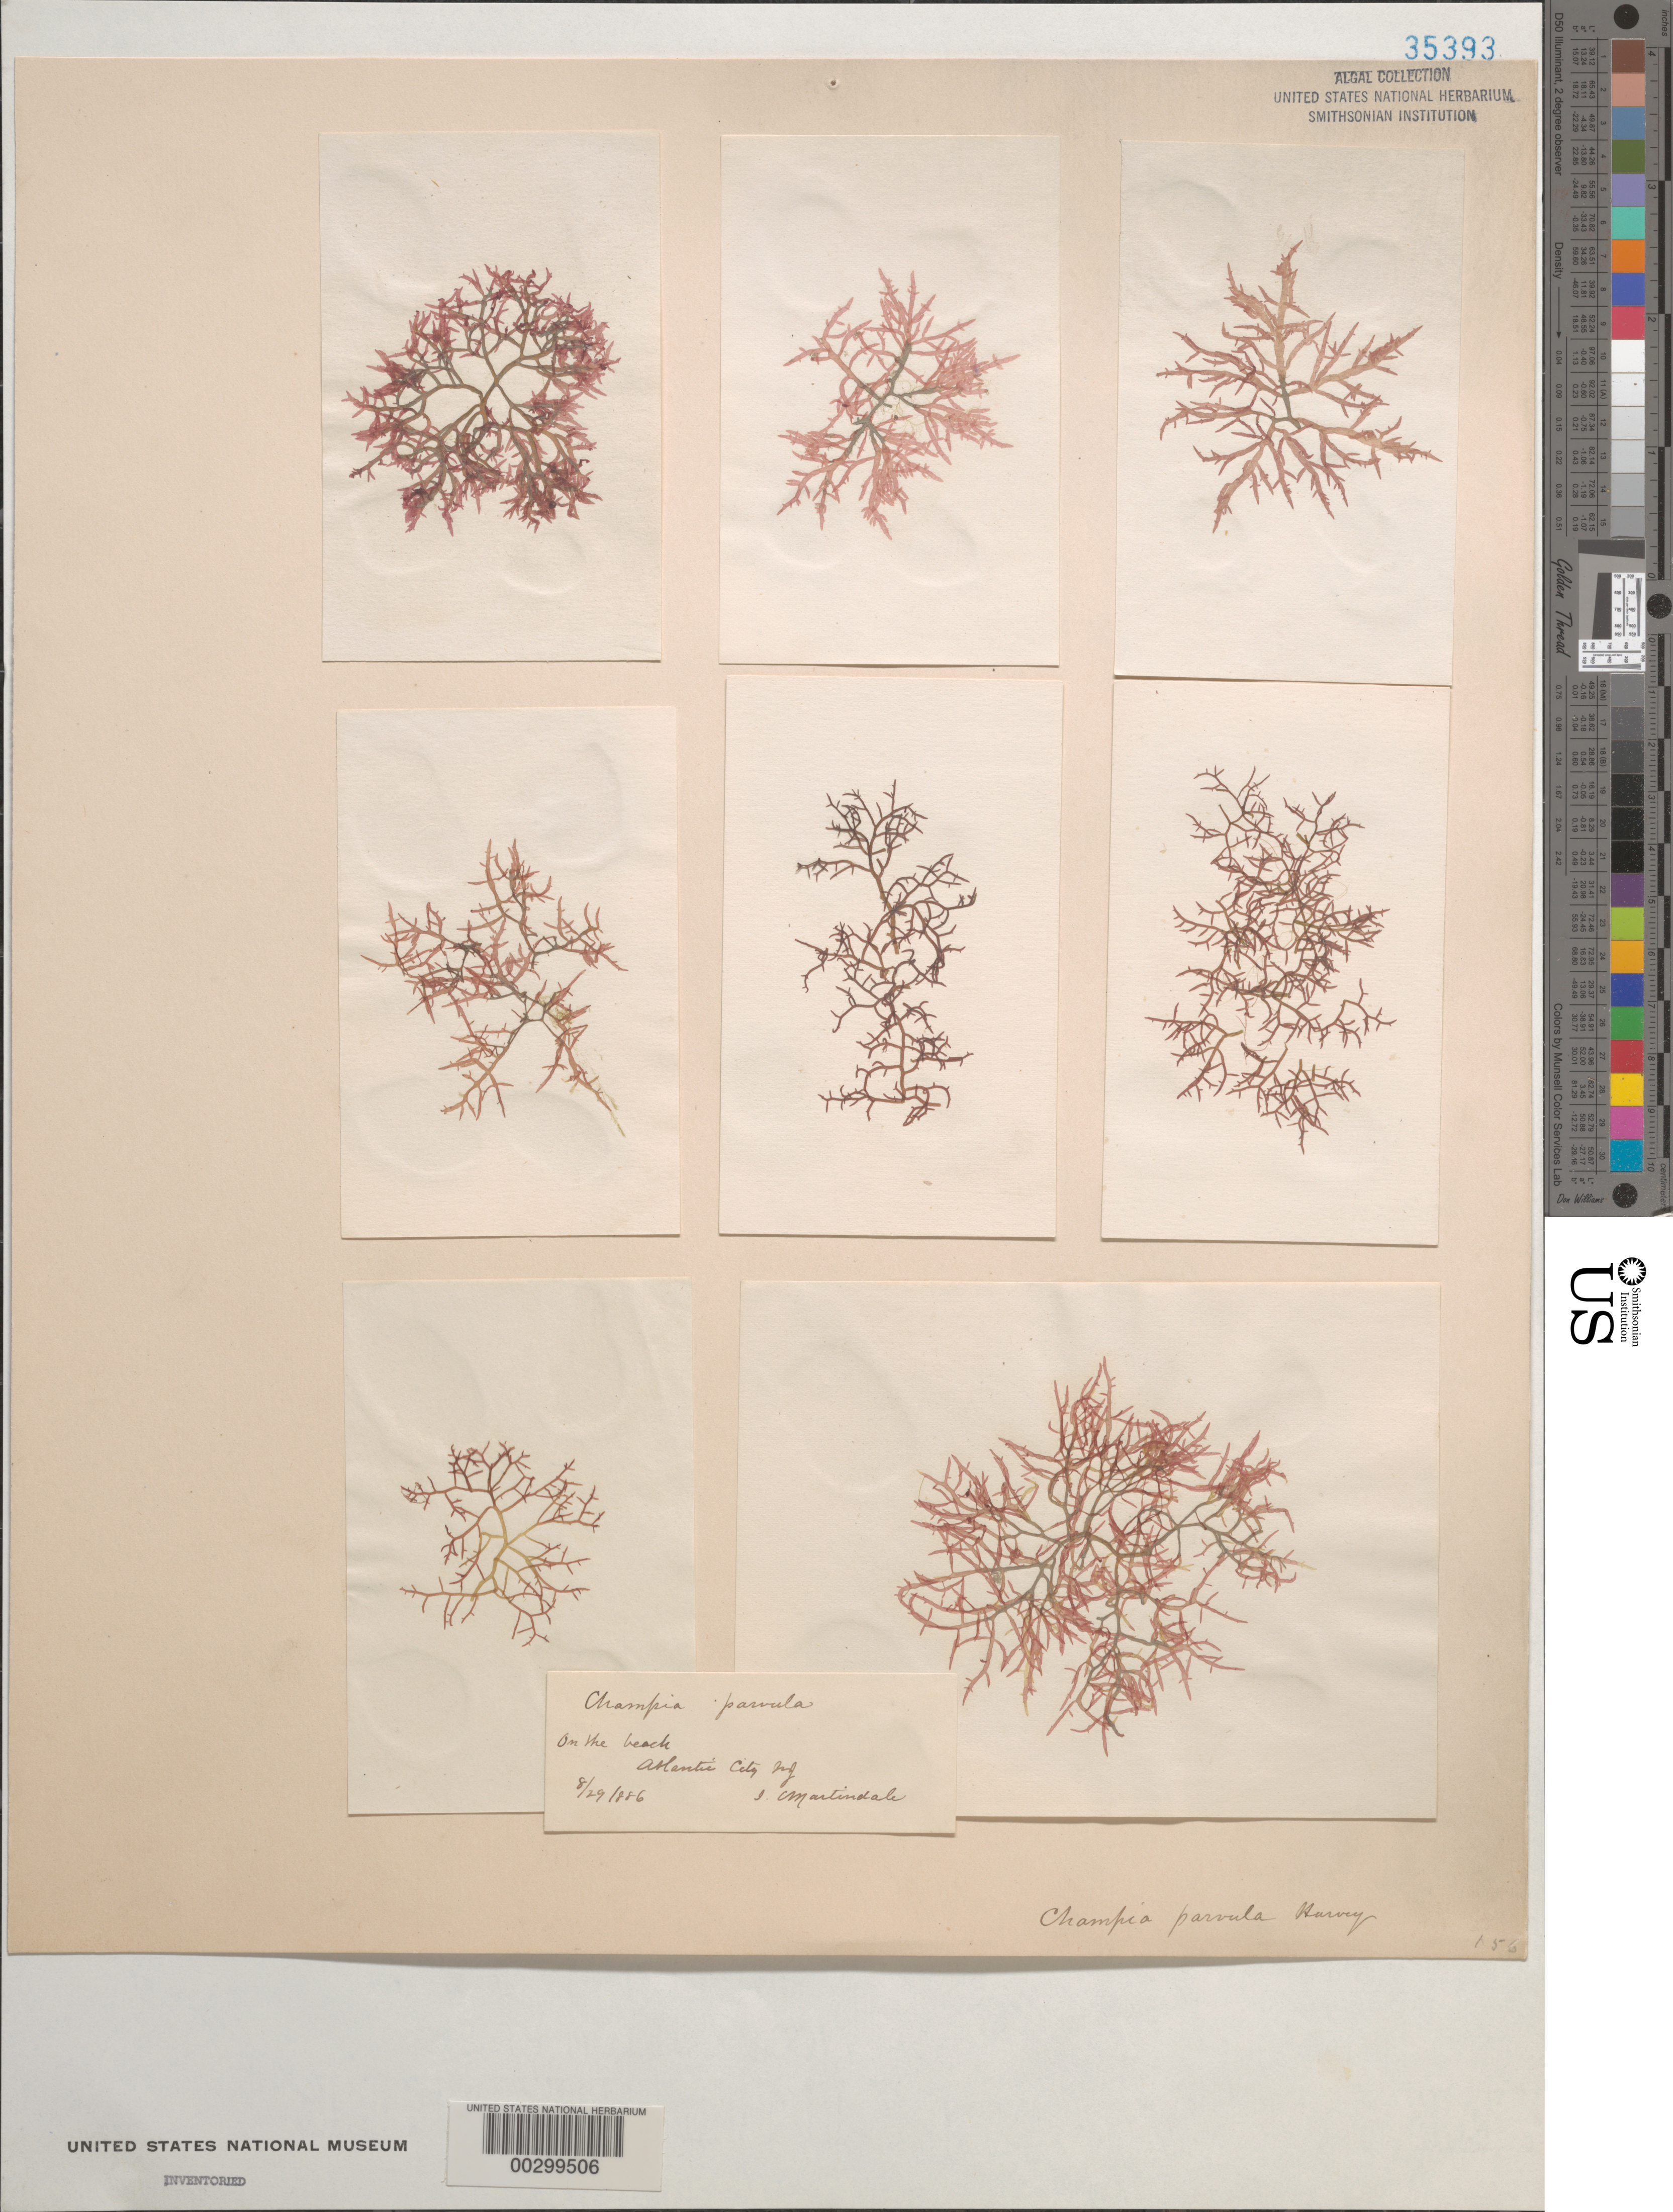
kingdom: Plantae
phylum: Rhodophyta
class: Florideophyceae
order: Rhodymeniales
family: Champiaceae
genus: Champia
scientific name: Champia parvula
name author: (C. Agardh) Harv.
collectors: I. C. Martindale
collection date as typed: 29 Aug 1886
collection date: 1886-08-29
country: United States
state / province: New Jersey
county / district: Atlantic County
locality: Atlantic City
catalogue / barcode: US 35393